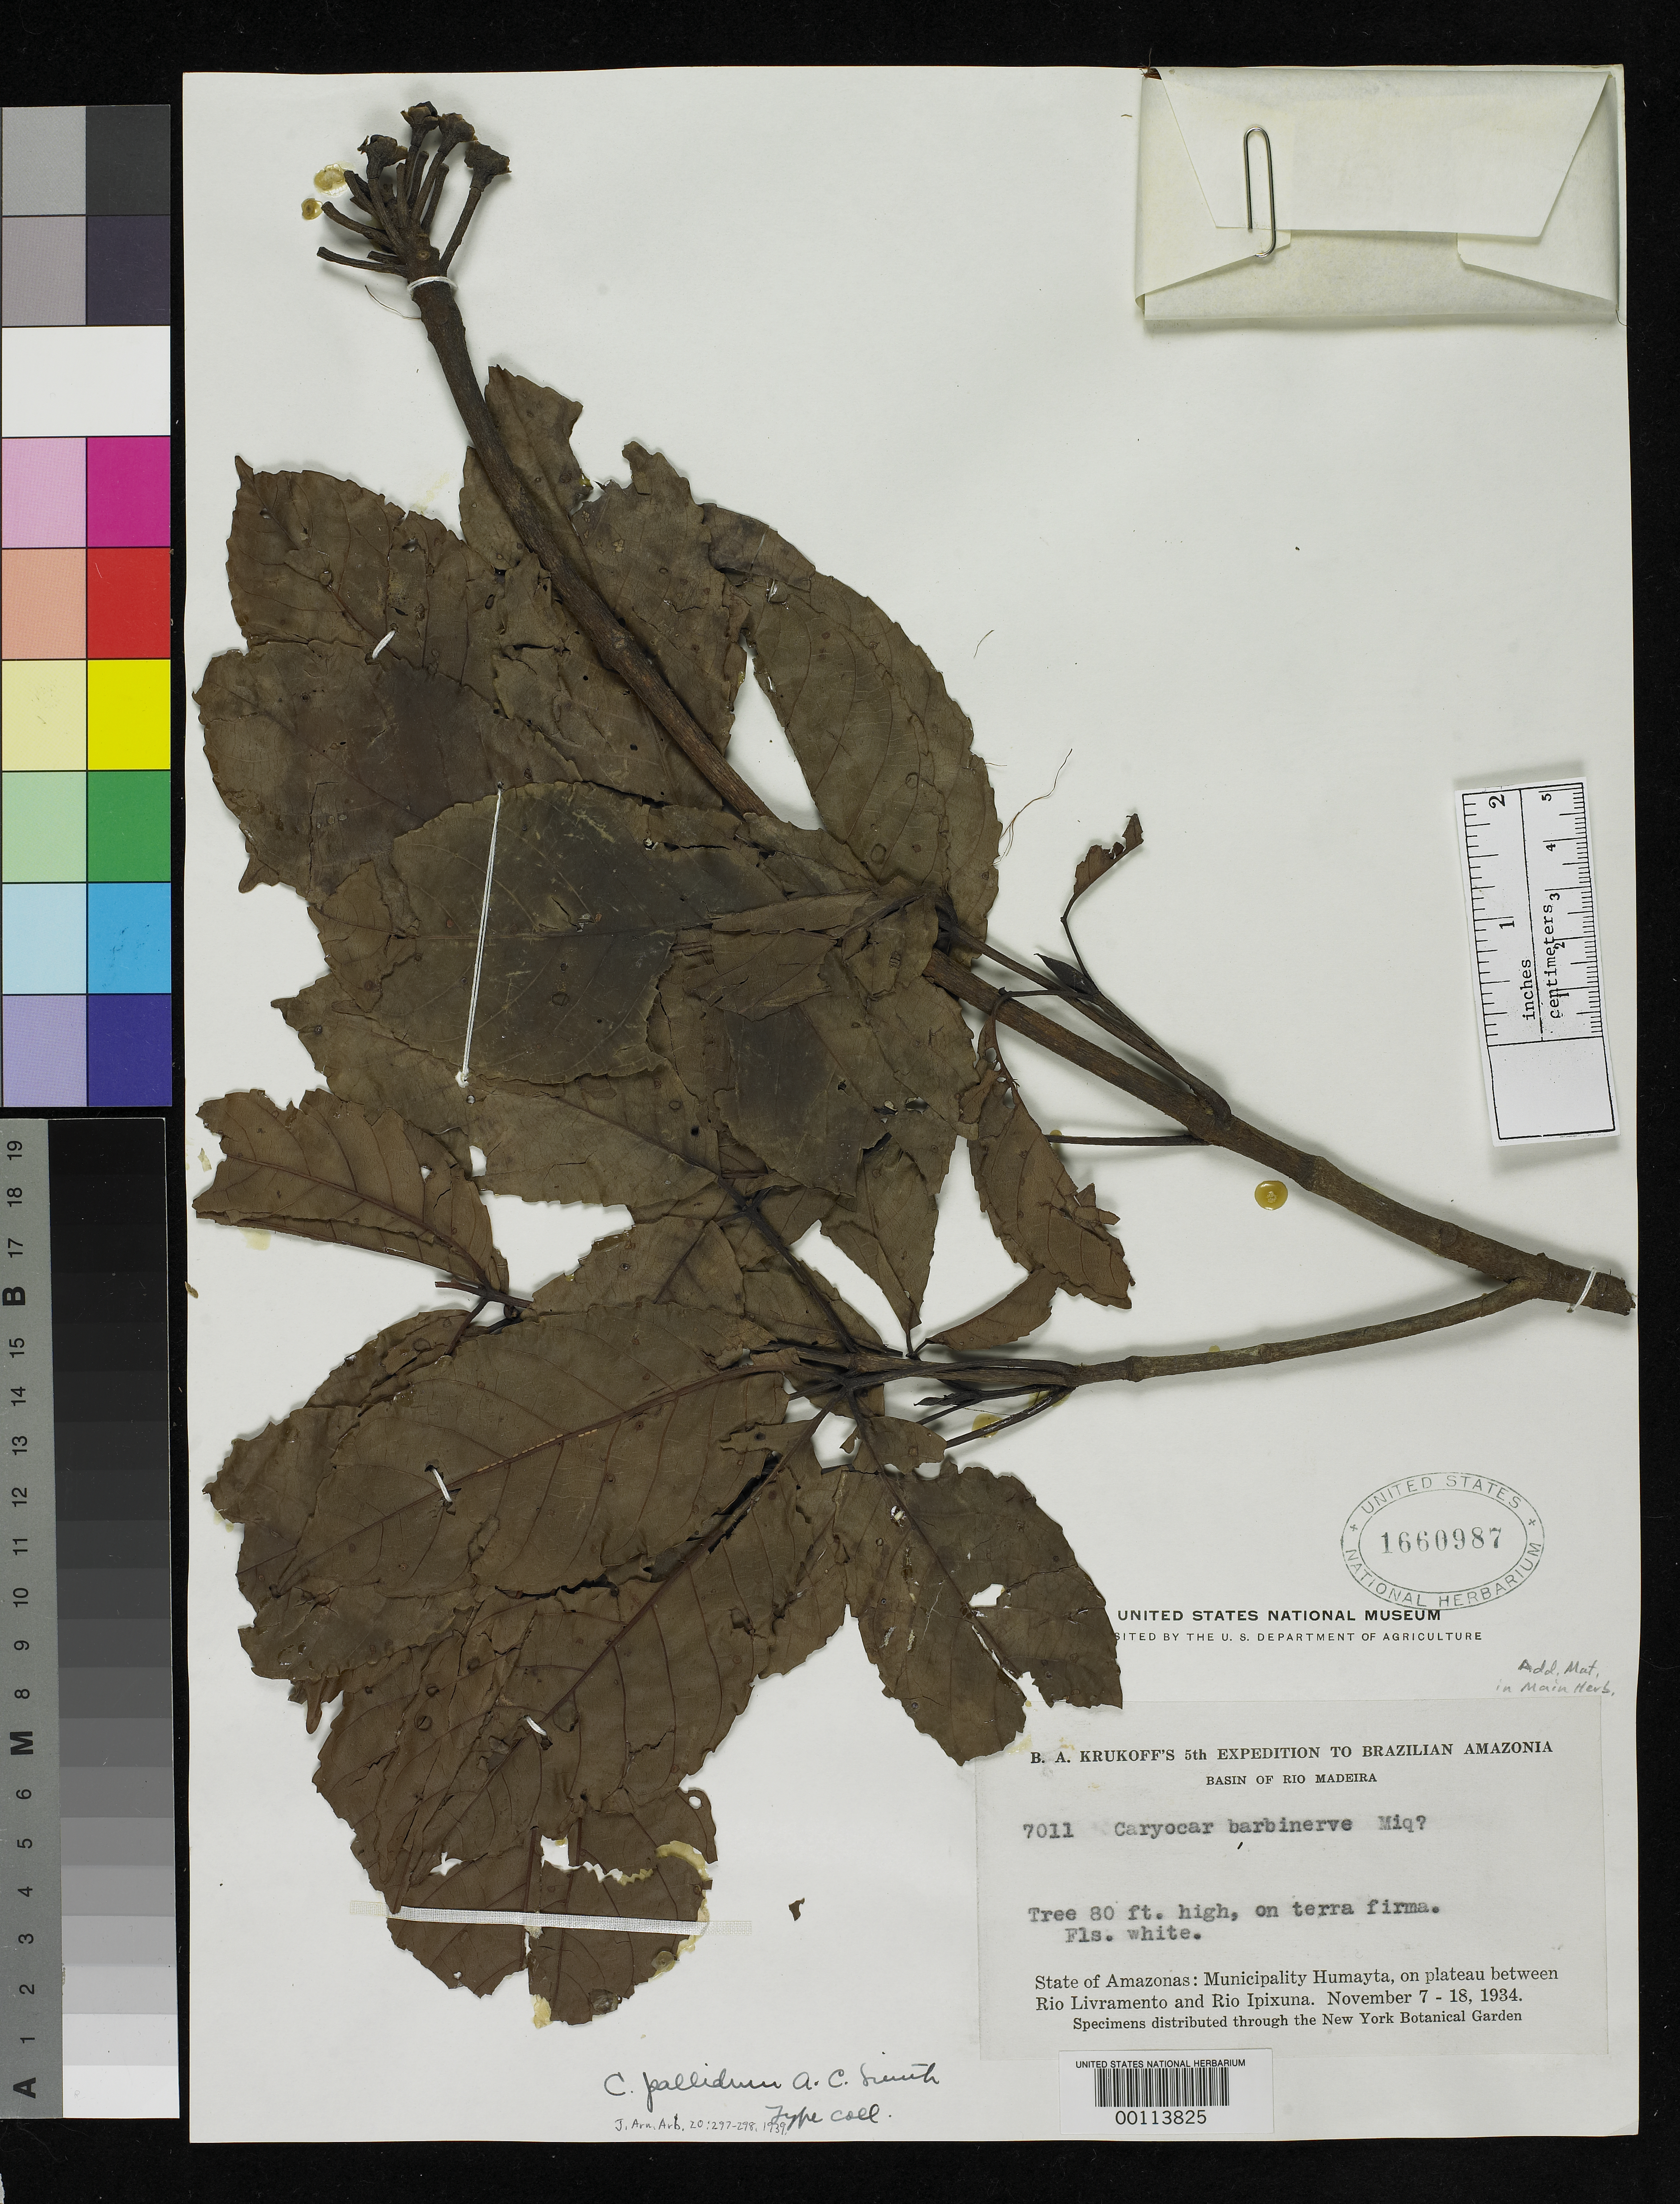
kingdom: Plantae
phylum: Tracheophyta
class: Magnoliopsida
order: Malpighiales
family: Caryocaraceae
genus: Caryocar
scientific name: Caryocar pallidum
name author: A.C. Sm.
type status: Isotype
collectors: B. A. Krukoff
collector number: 7011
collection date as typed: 02 Nov 1934 to 19 Nov 1934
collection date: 1934-11-02/1934-11-19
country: Brazil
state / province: Amazonas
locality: Between Rio Livramento & Rio Ipixuna, basin of Rio Madeira.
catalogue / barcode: US 1660987